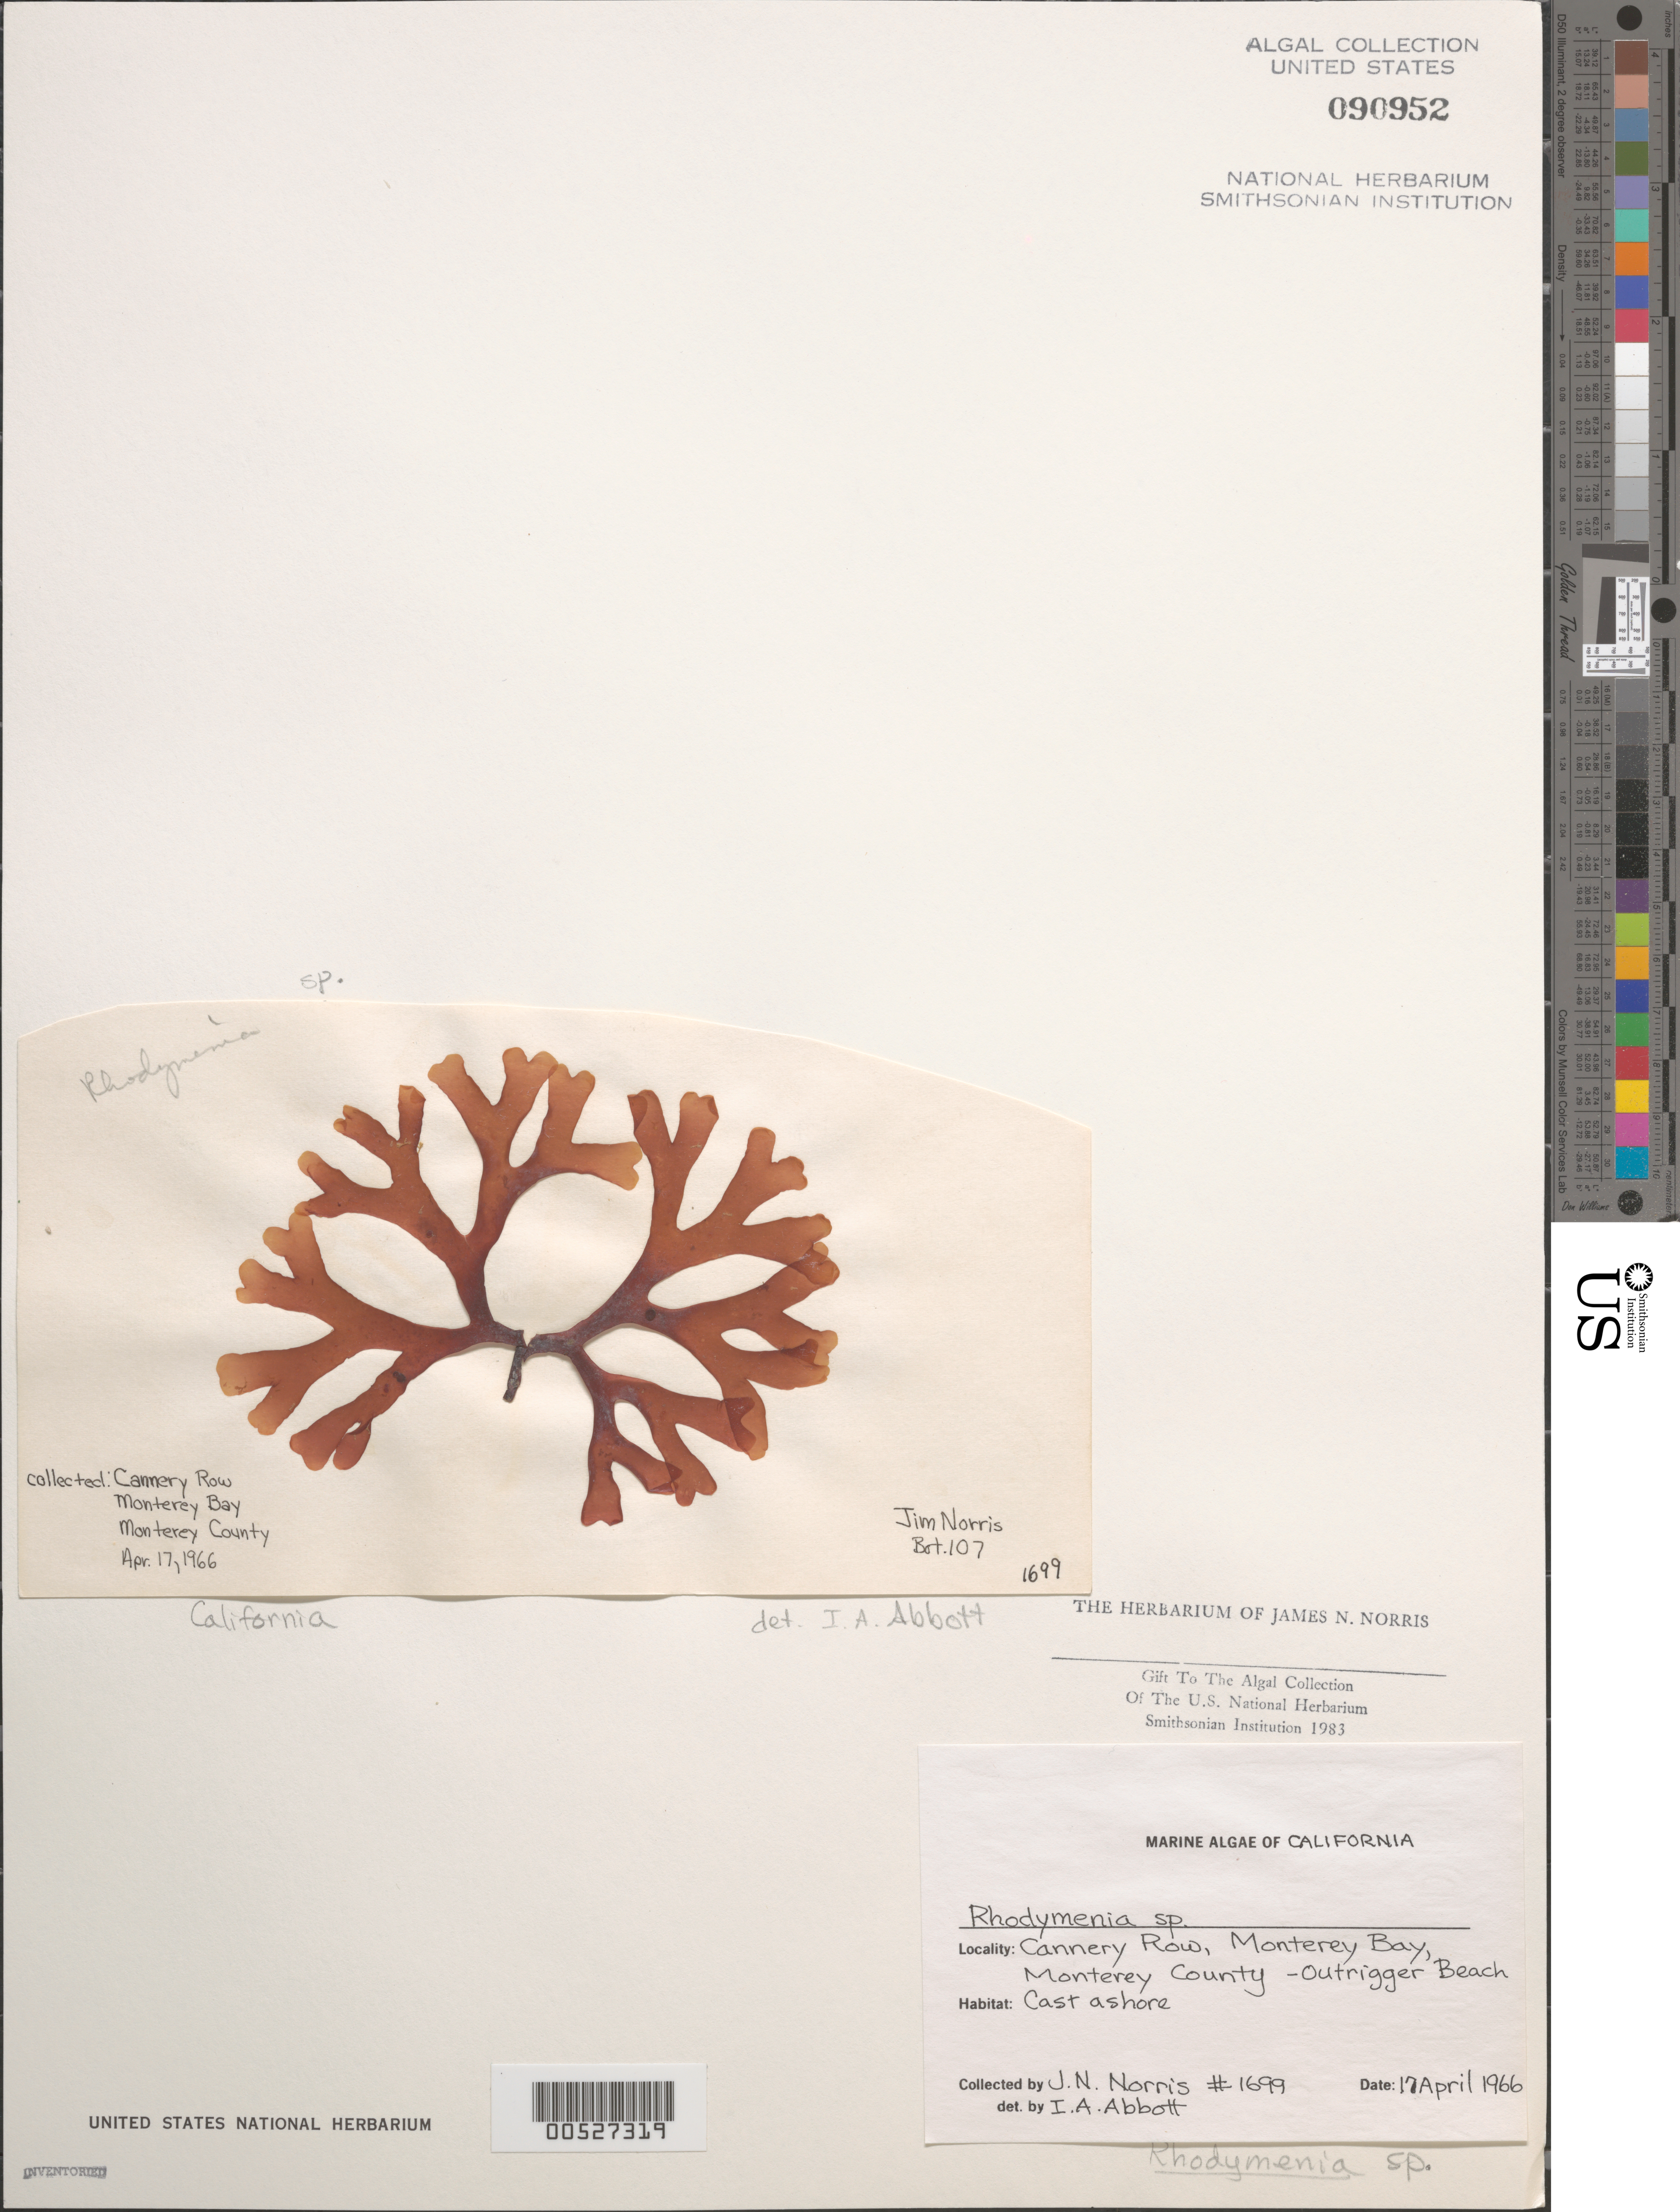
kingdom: Plantae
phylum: Rhodophyta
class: Florideophyceae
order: Rhodymeniales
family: Rhodymeniaceae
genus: Rhodymenia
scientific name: Rhodymenia sp.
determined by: Abbott, Isabella A.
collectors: J. N. Norris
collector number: JN-1699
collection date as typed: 17 Apr 1966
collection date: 1966-04-17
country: United States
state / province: California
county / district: Monterey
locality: Cannery Row, Monterey Bay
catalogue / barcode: US 90952